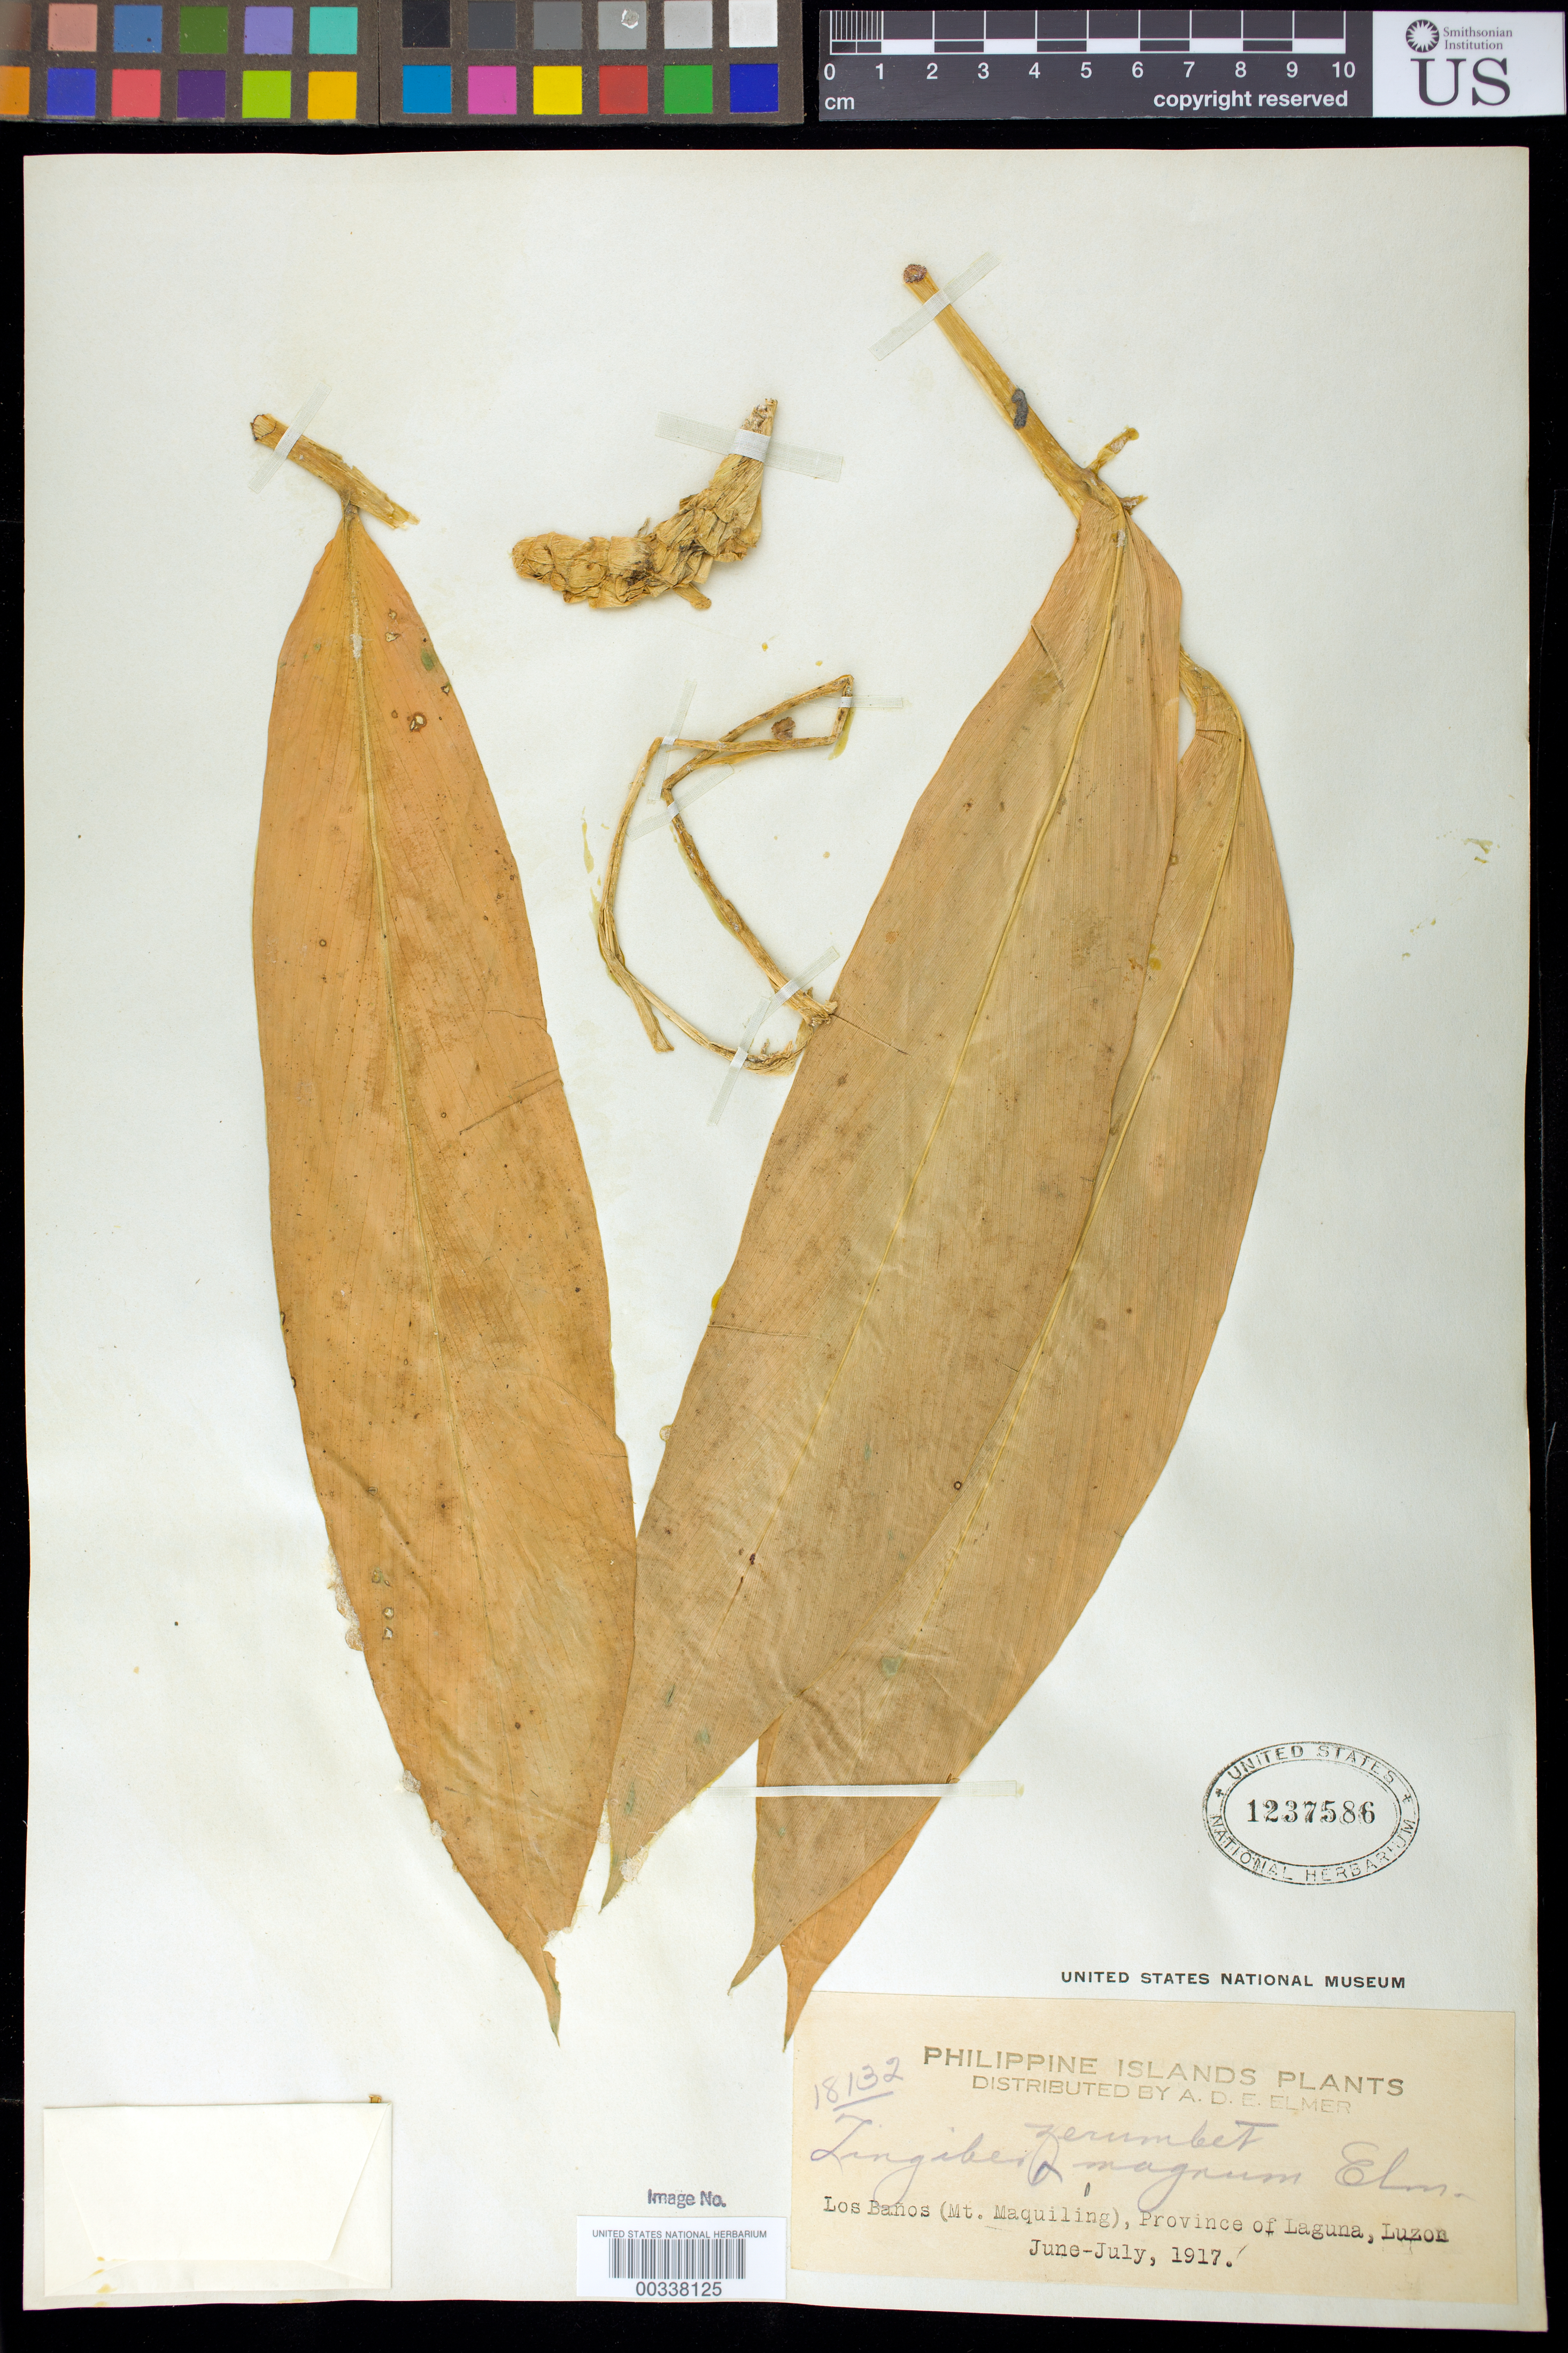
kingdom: Plantae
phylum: Tracheophyta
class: Liliopsida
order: Zingiberales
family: Zingiberaceae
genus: Zingiber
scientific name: Zingiber zerumbet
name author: (L.) Sm.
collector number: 18132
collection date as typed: Jun 1917 to -- Jul 1917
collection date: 1917-06/1917-07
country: Philippines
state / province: Calabarzon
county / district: Laguna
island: Luzon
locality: Los banos (mt maquiling)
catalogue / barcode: US 1237586